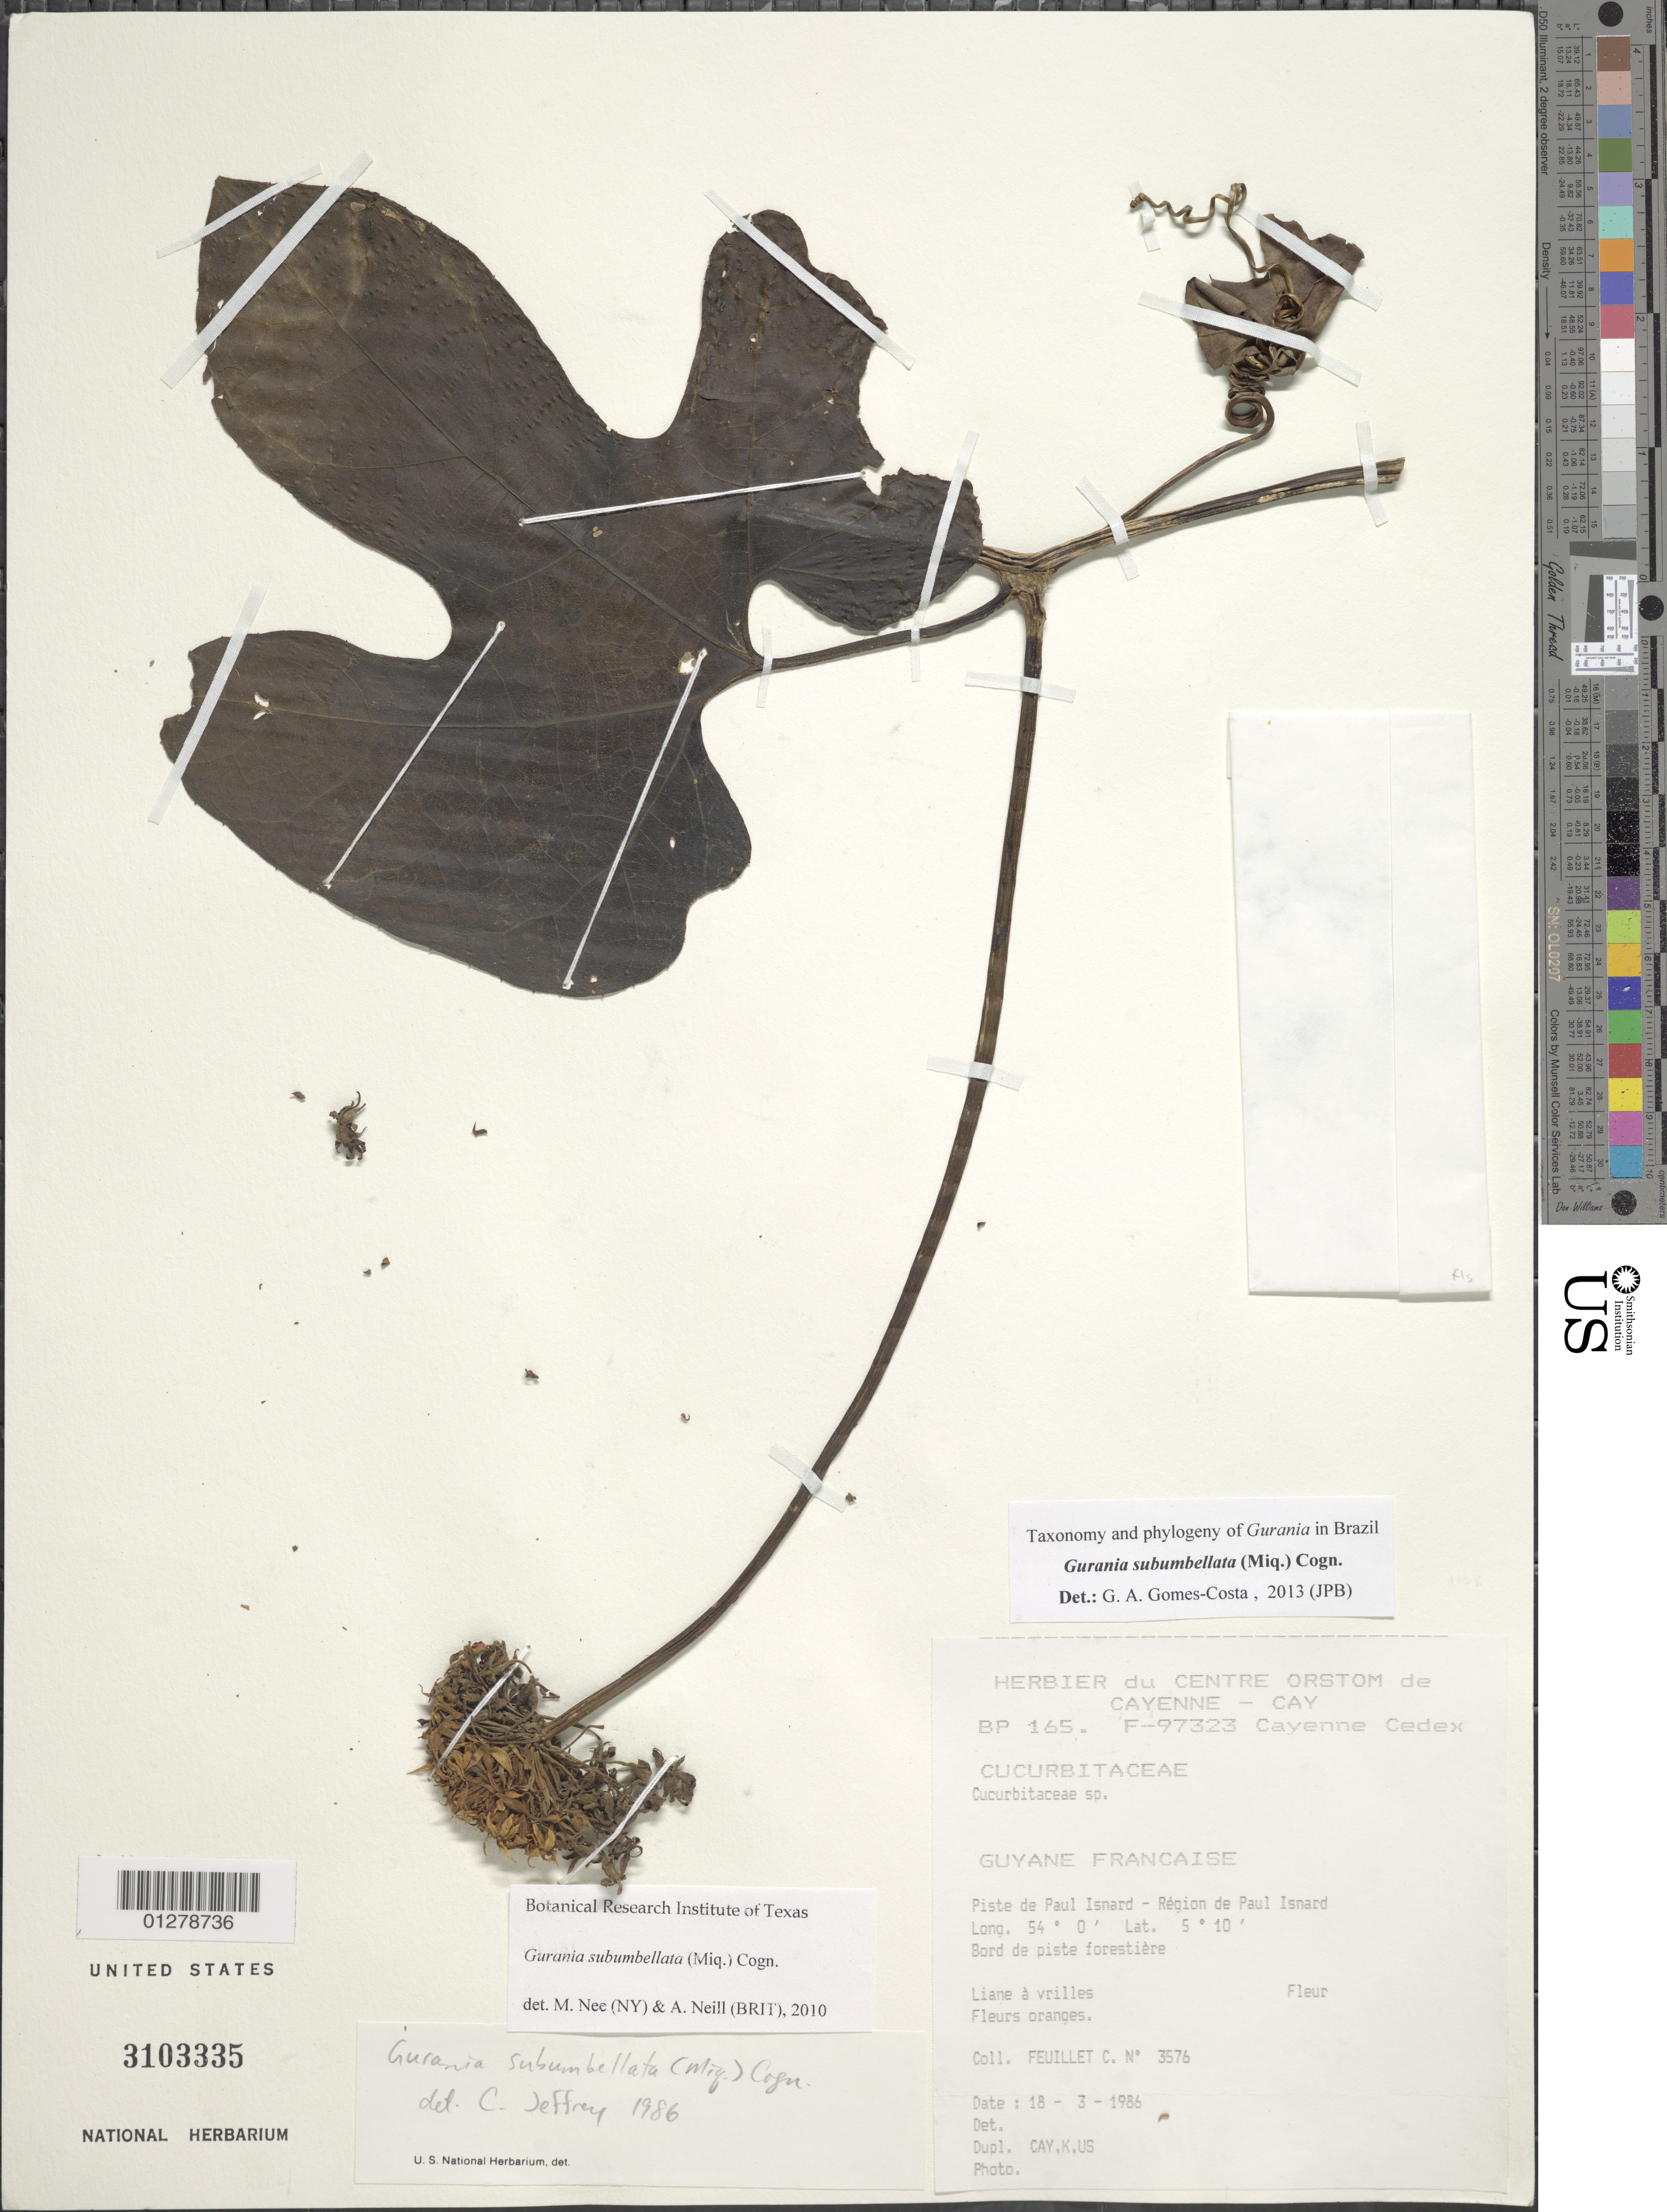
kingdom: Plantae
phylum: Tracheophyta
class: Magnoliopsida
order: Cucurbitales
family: Cucurbitaceae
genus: Gurania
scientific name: Gurania subumbellata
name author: (Miq.) Cogn.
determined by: Gomes-Costa, G. A.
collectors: C. Feuillet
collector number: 3576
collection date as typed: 18 March 1986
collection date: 1986-03-18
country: French Guiana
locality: Piste de Paul Isnard, Region de Paul Isnard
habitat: Bord de piste forestiere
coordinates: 5 10 N, 54 W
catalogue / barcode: US 3103335